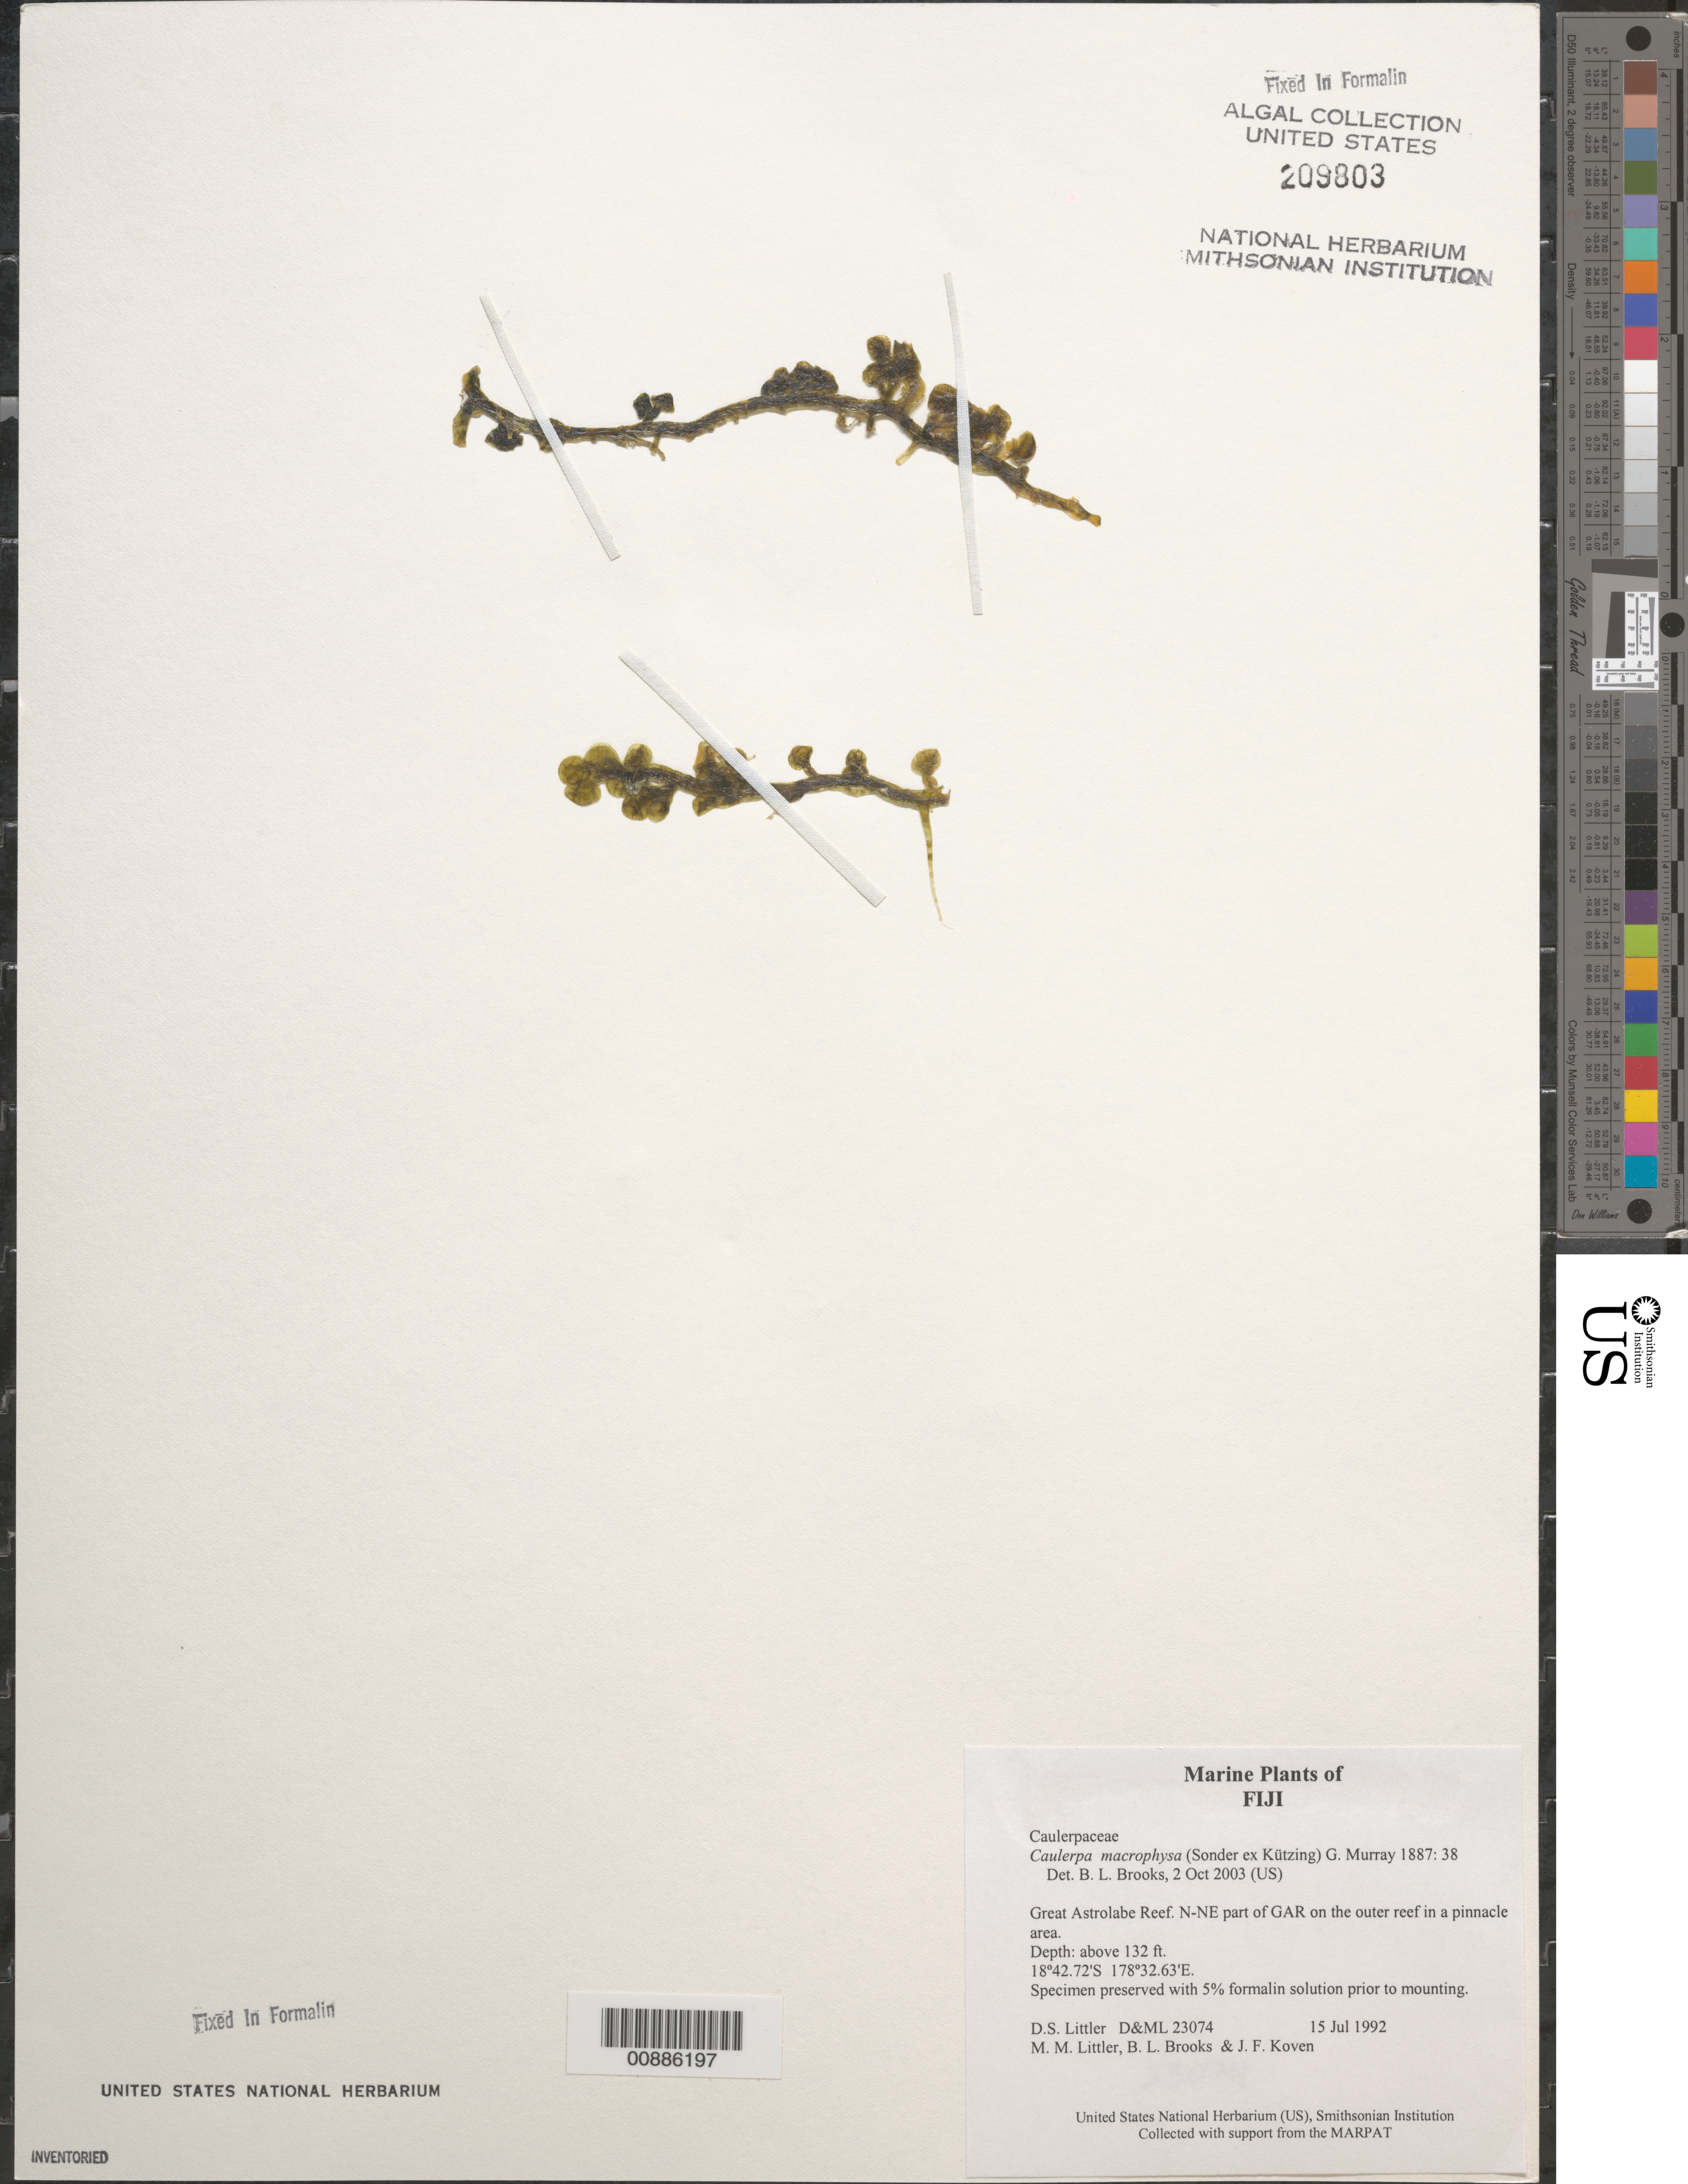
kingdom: Plantae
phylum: Chlorophyta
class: Ulvophyceae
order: Bryopsidales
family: Caulerpaceae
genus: Caulerpa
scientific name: Caulerpa racemosa var. macrophysa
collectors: D. S. Littler, M. M. Littler, B. Brooks & J. Koven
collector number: D&ML 23074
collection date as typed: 15 Jul 1992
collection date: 1992-07-15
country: Fiji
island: Great Astrolabe Reef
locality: Great Astrolabe Reef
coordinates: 18 42.72'S, 178 32.63'E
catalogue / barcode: US 209803